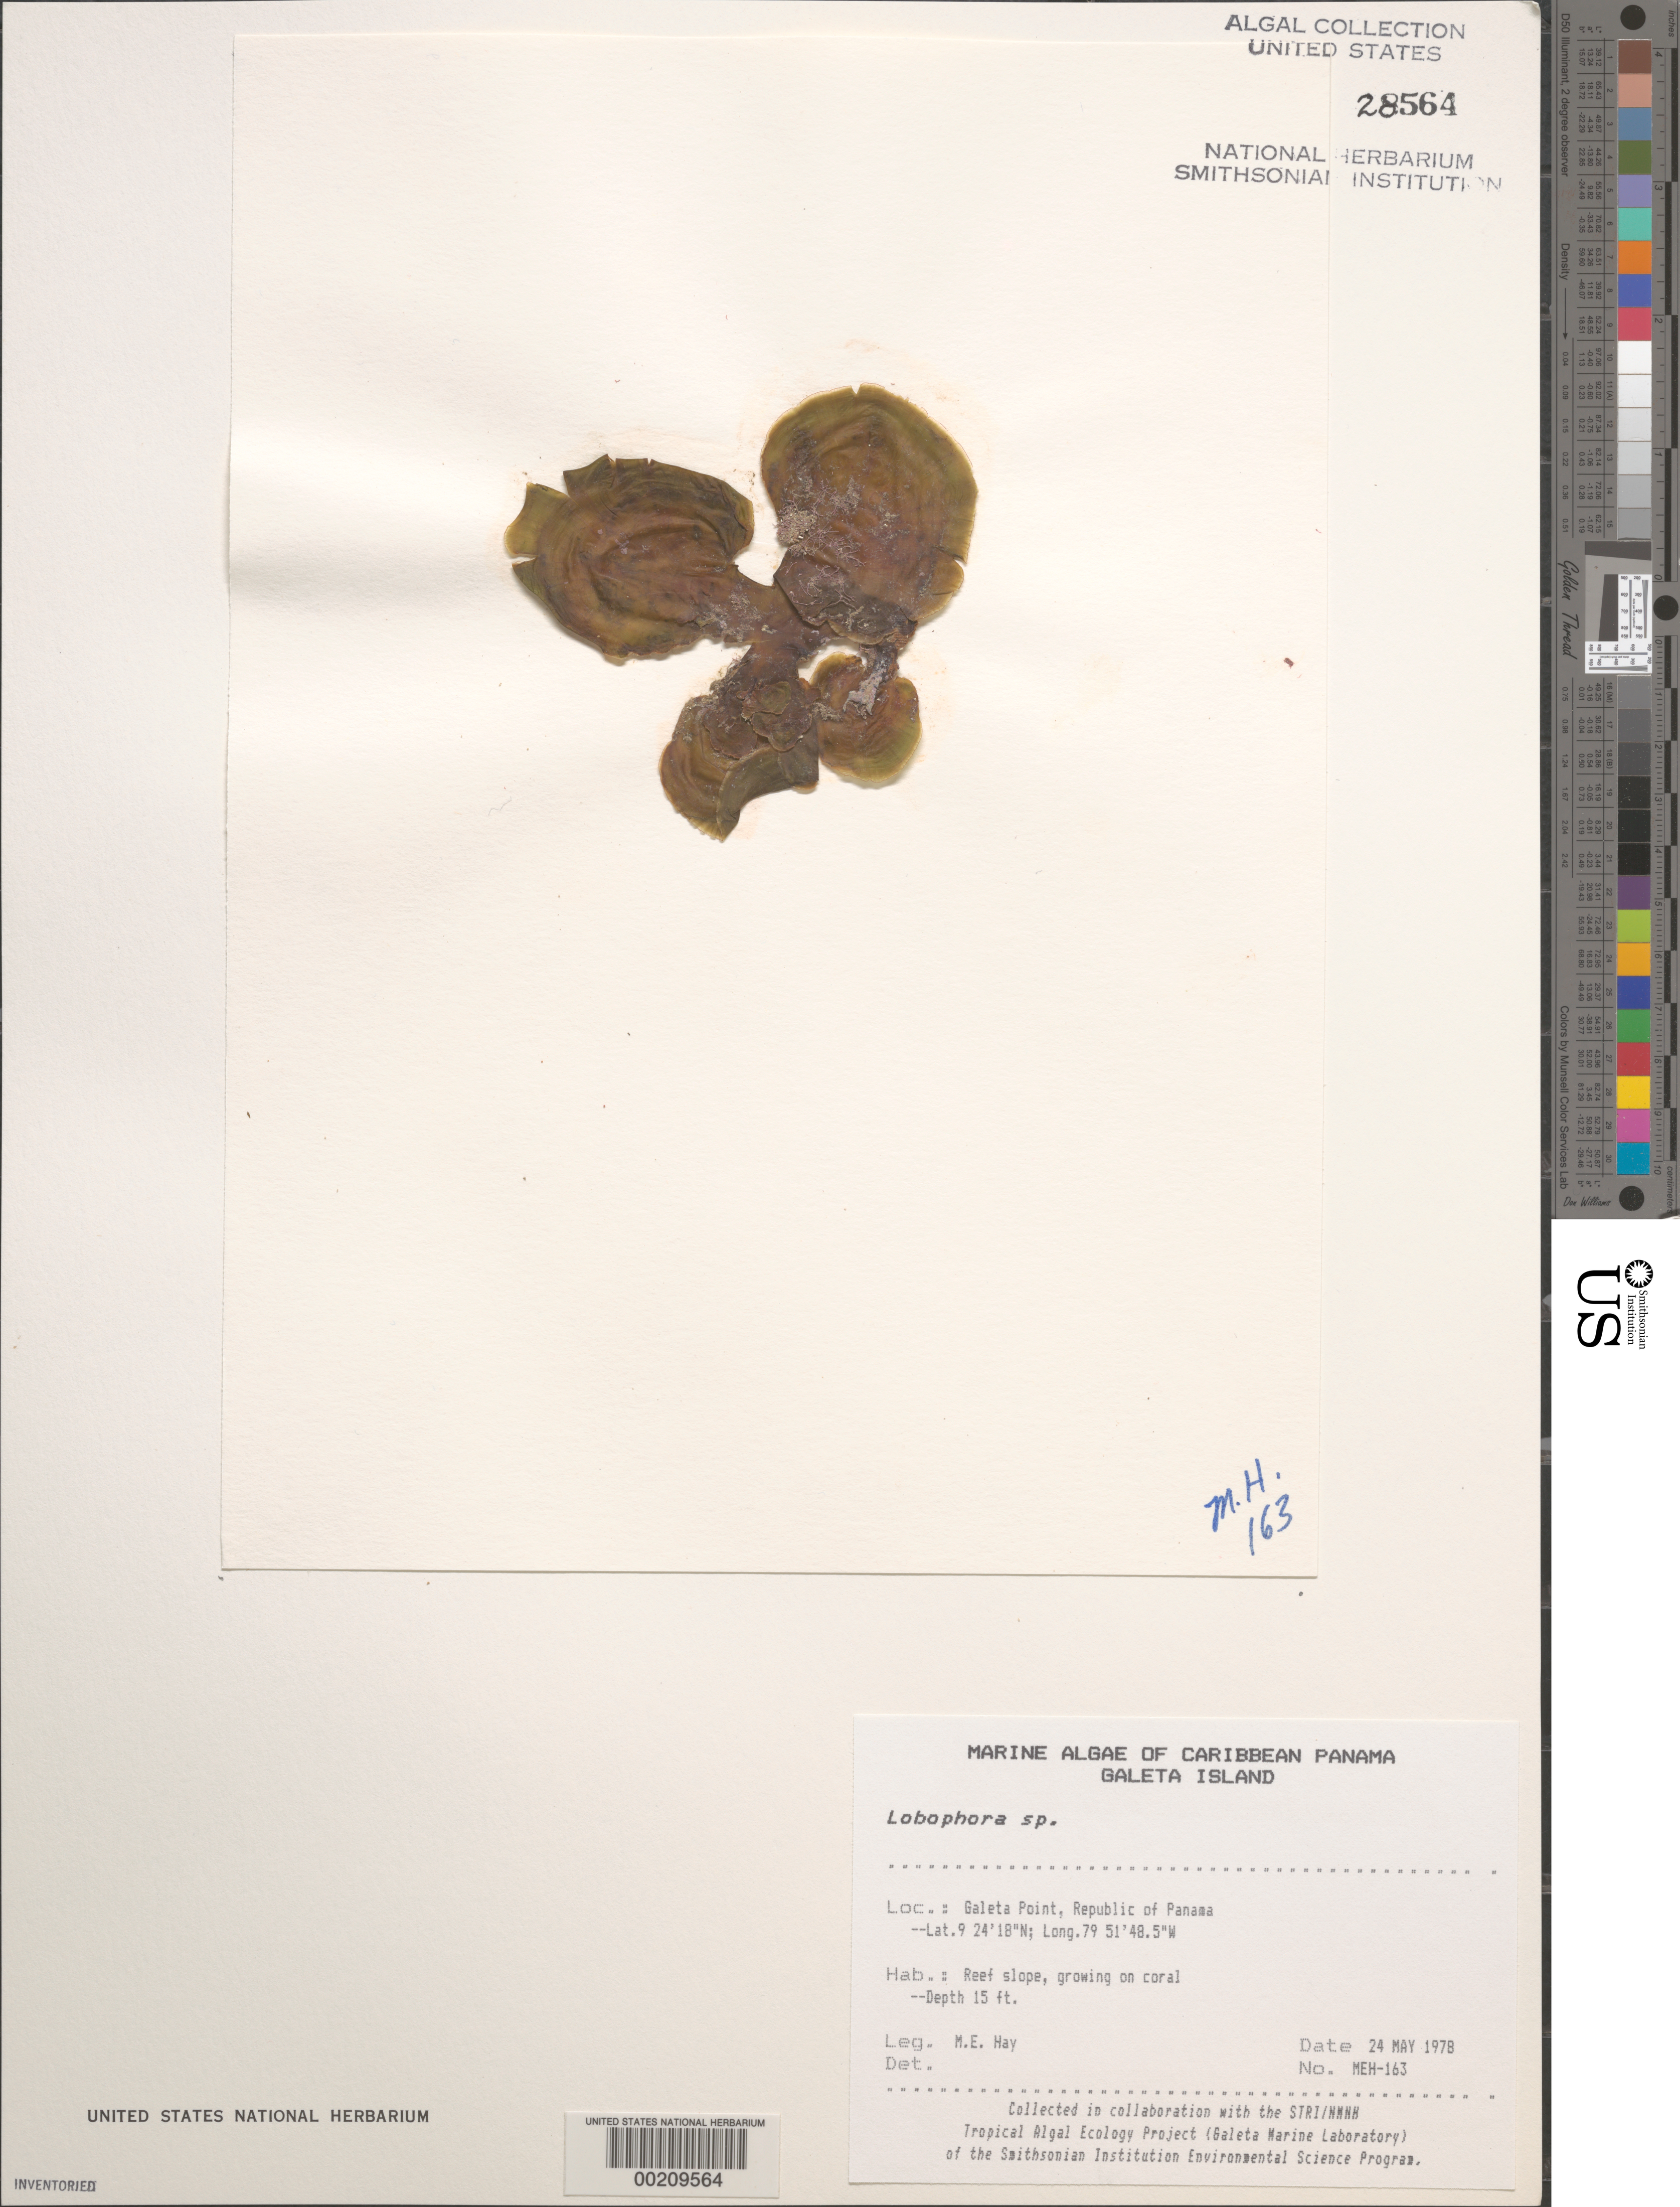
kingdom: Chromista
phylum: Ochrophyta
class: Phaeophyceae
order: Dictyotales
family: Dictyotaceae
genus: Lobophora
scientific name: Lobophora sp.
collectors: M. E. Hay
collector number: MEH-163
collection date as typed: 24 May 1978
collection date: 1978-05-24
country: Panama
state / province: Colón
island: Galeta Island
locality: Galeta Point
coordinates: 9 24' 18" N, 79 51' 48.5" W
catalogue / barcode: US 28564